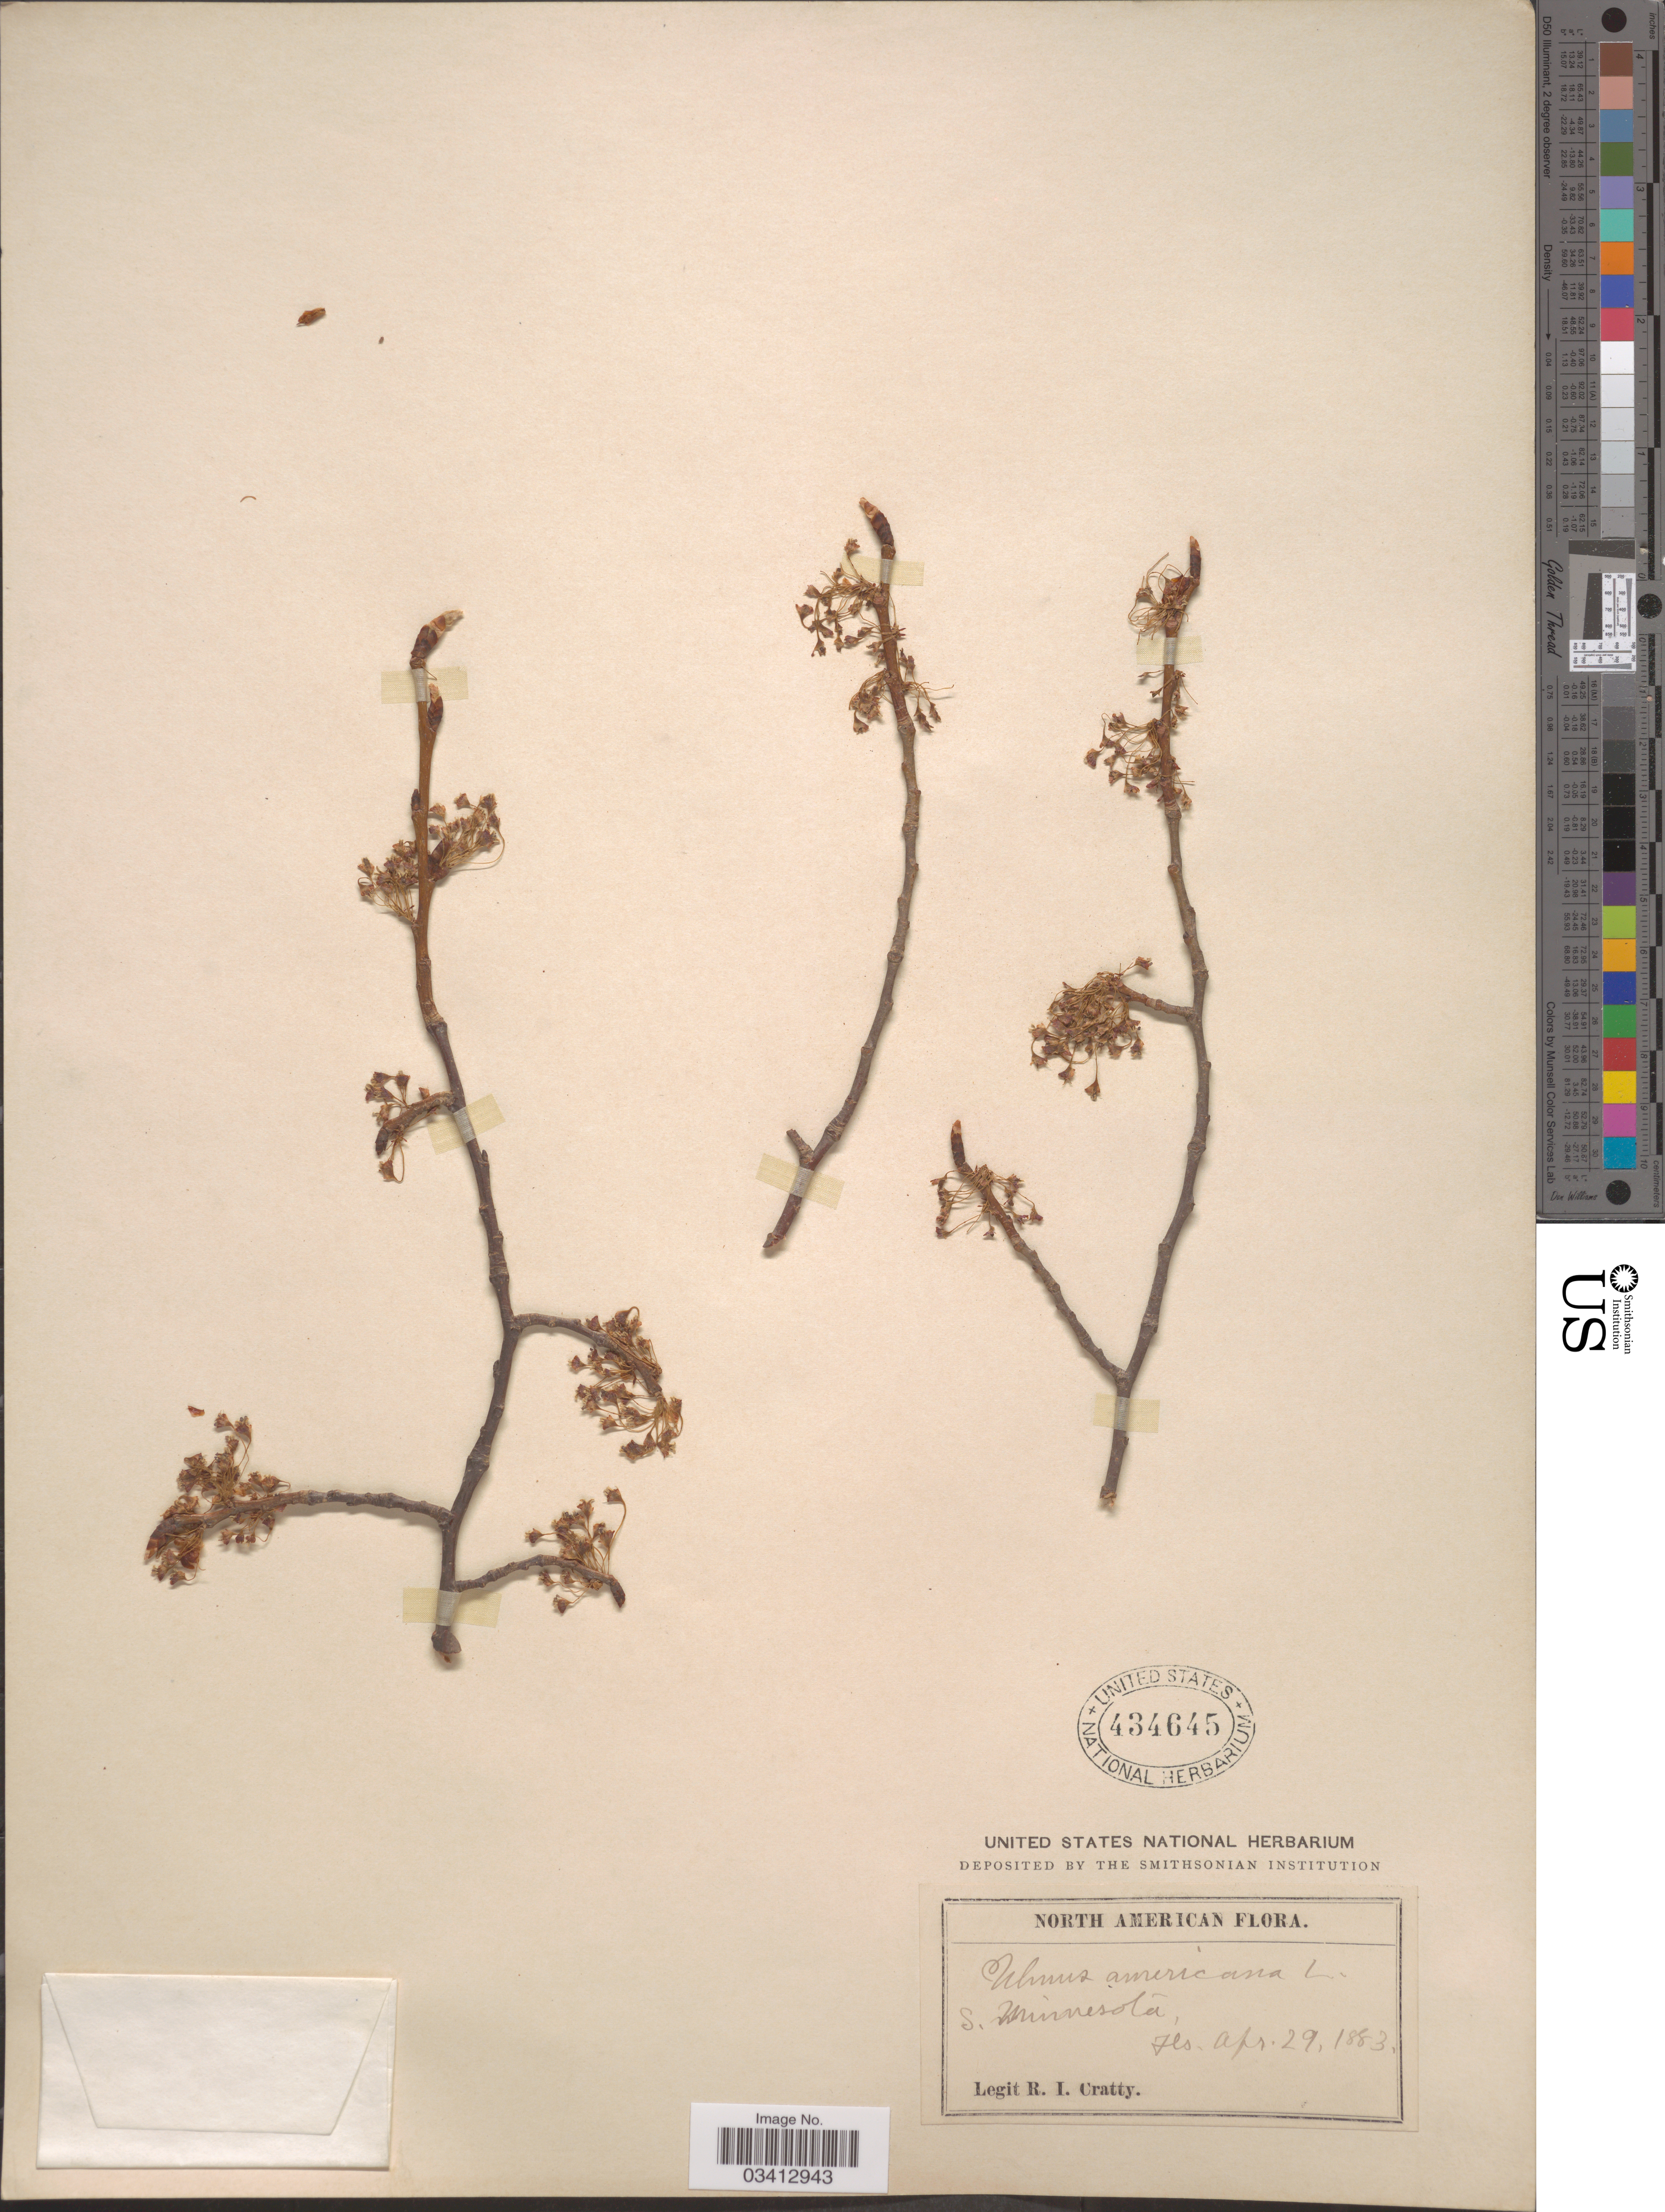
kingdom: Plantae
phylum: Tracheophyta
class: Magnoliopsida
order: Rosales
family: Ulmaceae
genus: Ulmus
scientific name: Ulmus americana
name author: L.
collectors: R. Cratty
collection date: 1883-04-29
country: United States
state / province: Minnesota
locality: S. Minnesota.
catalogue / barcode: US 434645